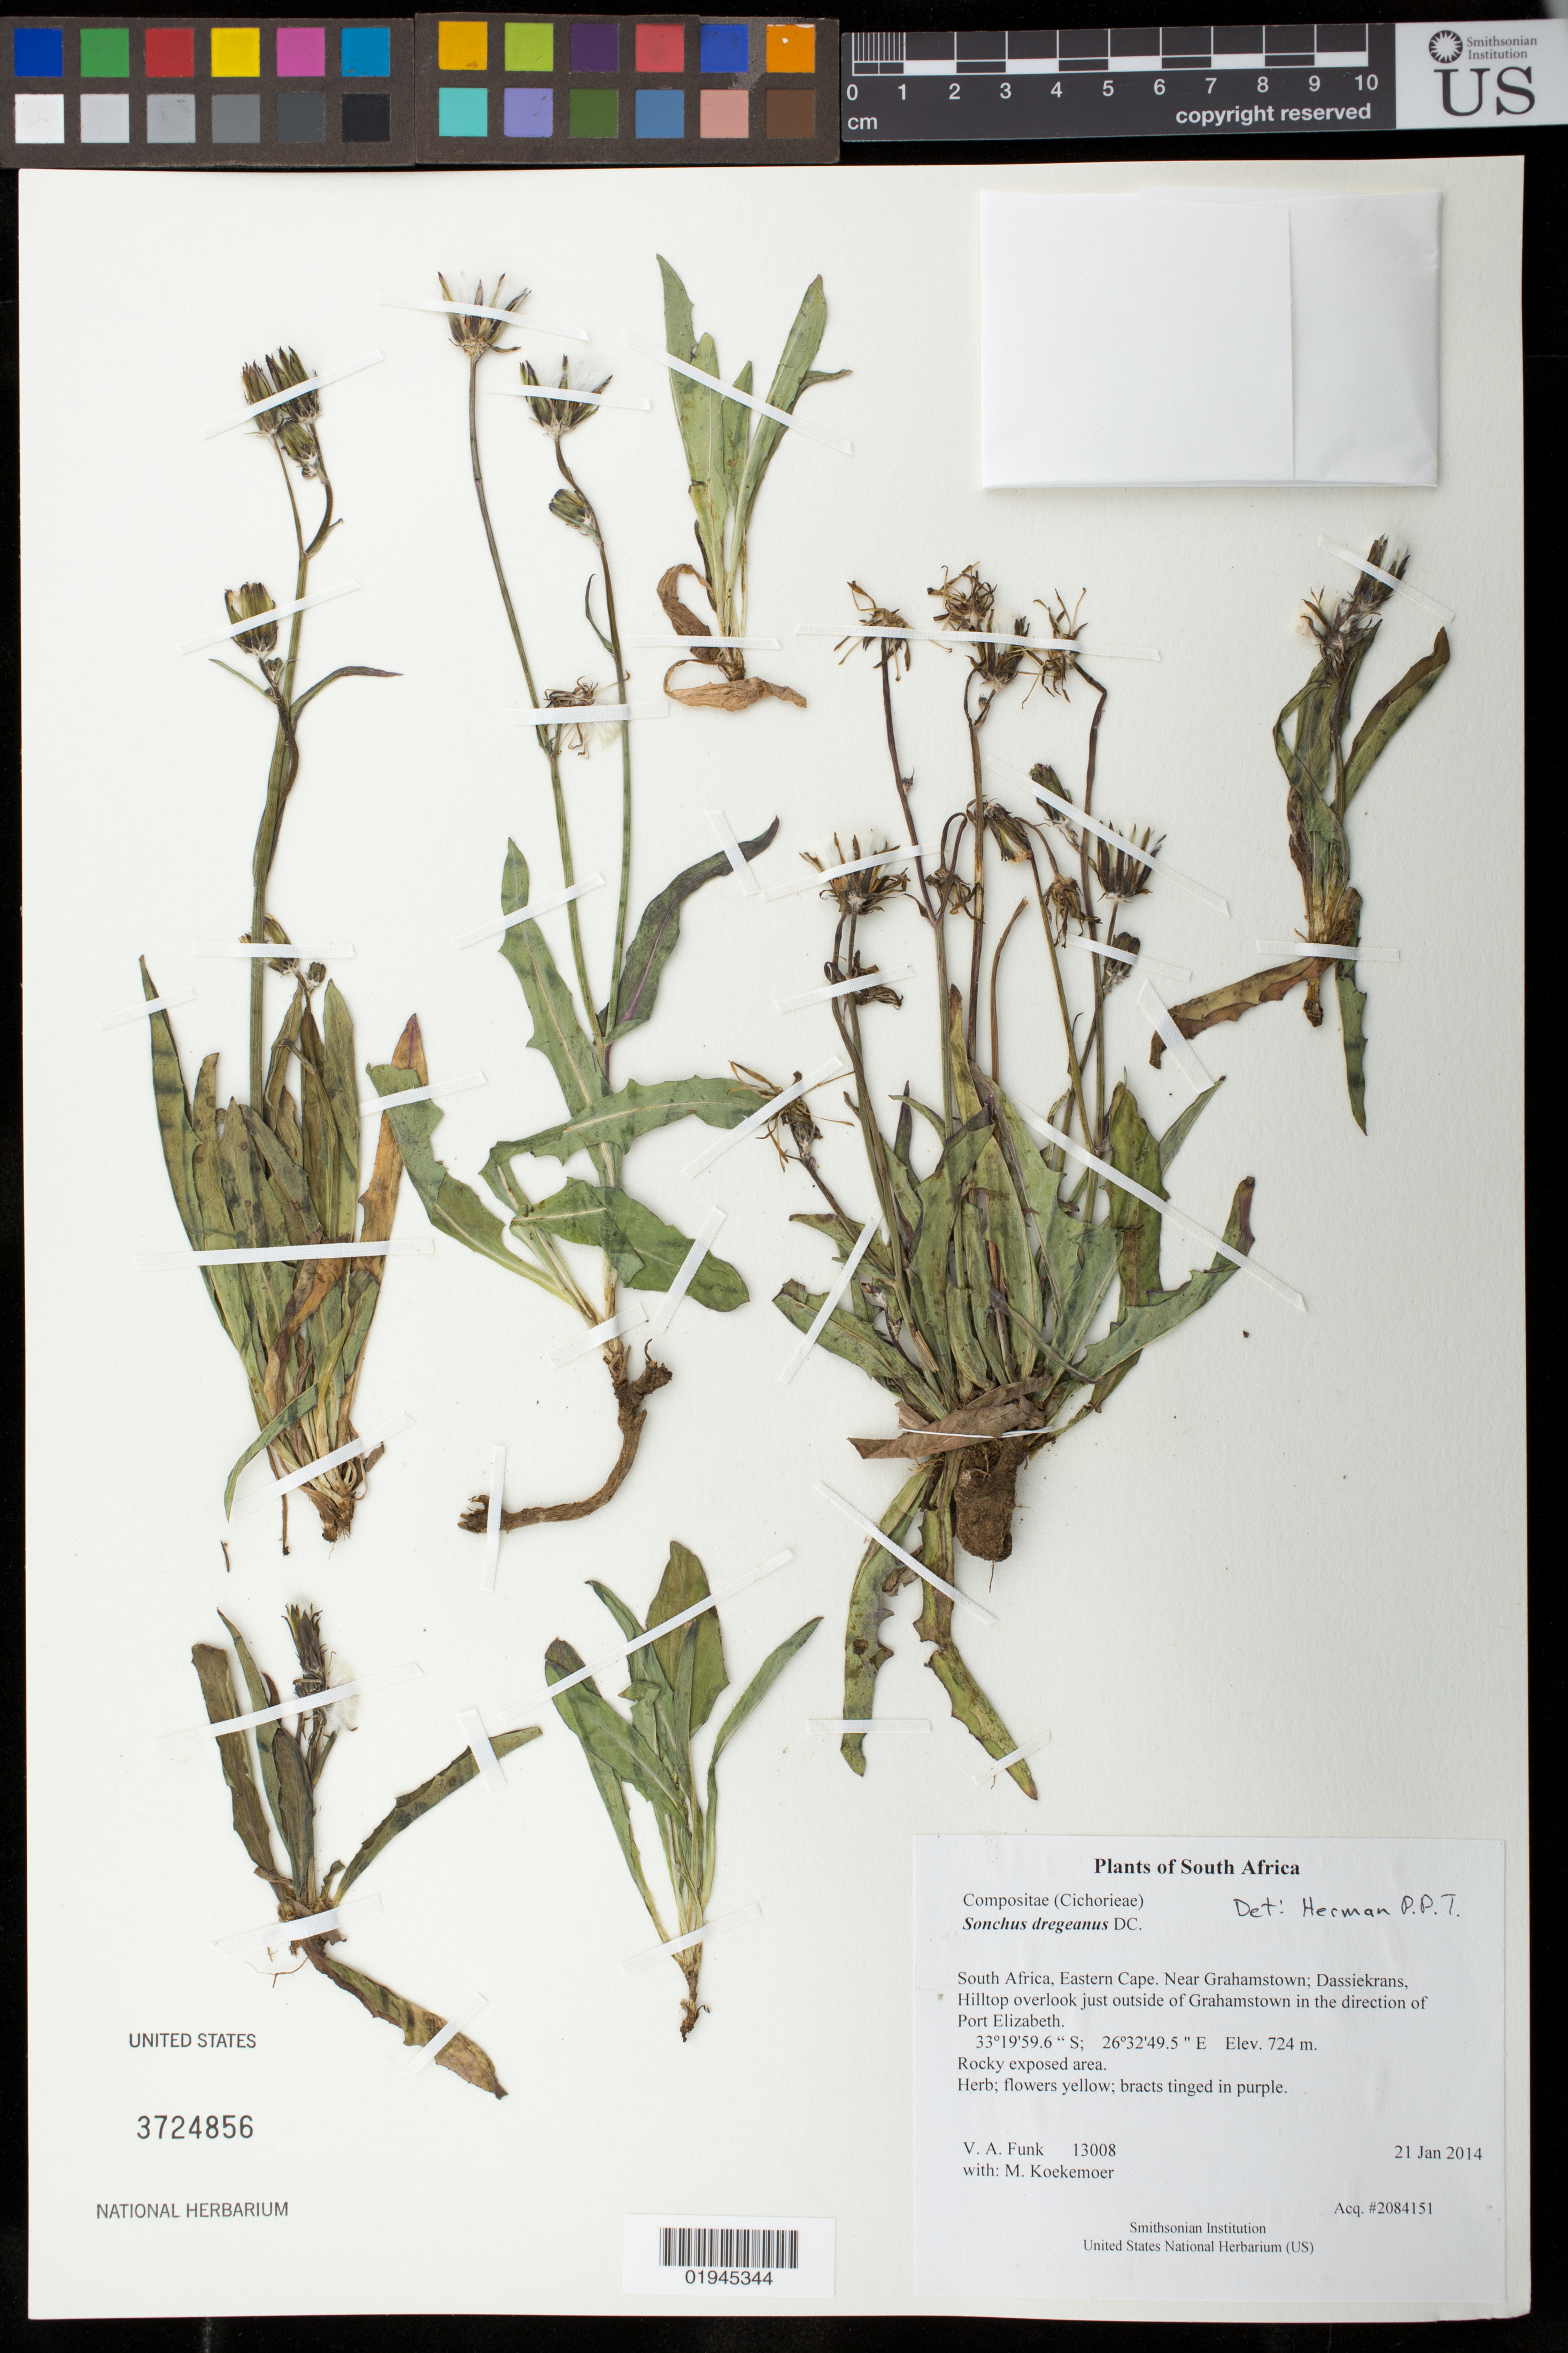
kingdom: Plantae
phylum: Tracheophyta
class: Magnoliopsida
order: Asterales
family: Asteraceae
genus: Sonchus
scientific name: Sonchus dregeanus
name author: DC.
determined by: Herman, P.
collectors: M. Koekemoer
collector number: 13008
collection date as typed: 21 Jan 2014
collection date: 2014-01-21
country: South Africa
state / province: Eastern Cape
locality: Near Grahamstown; Dassiekrans, Hilltop overlook just outside of Grahamstown in the direction of Port Elizabeth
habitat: Rocky exposed area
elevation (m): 724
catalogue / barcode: US 3724856